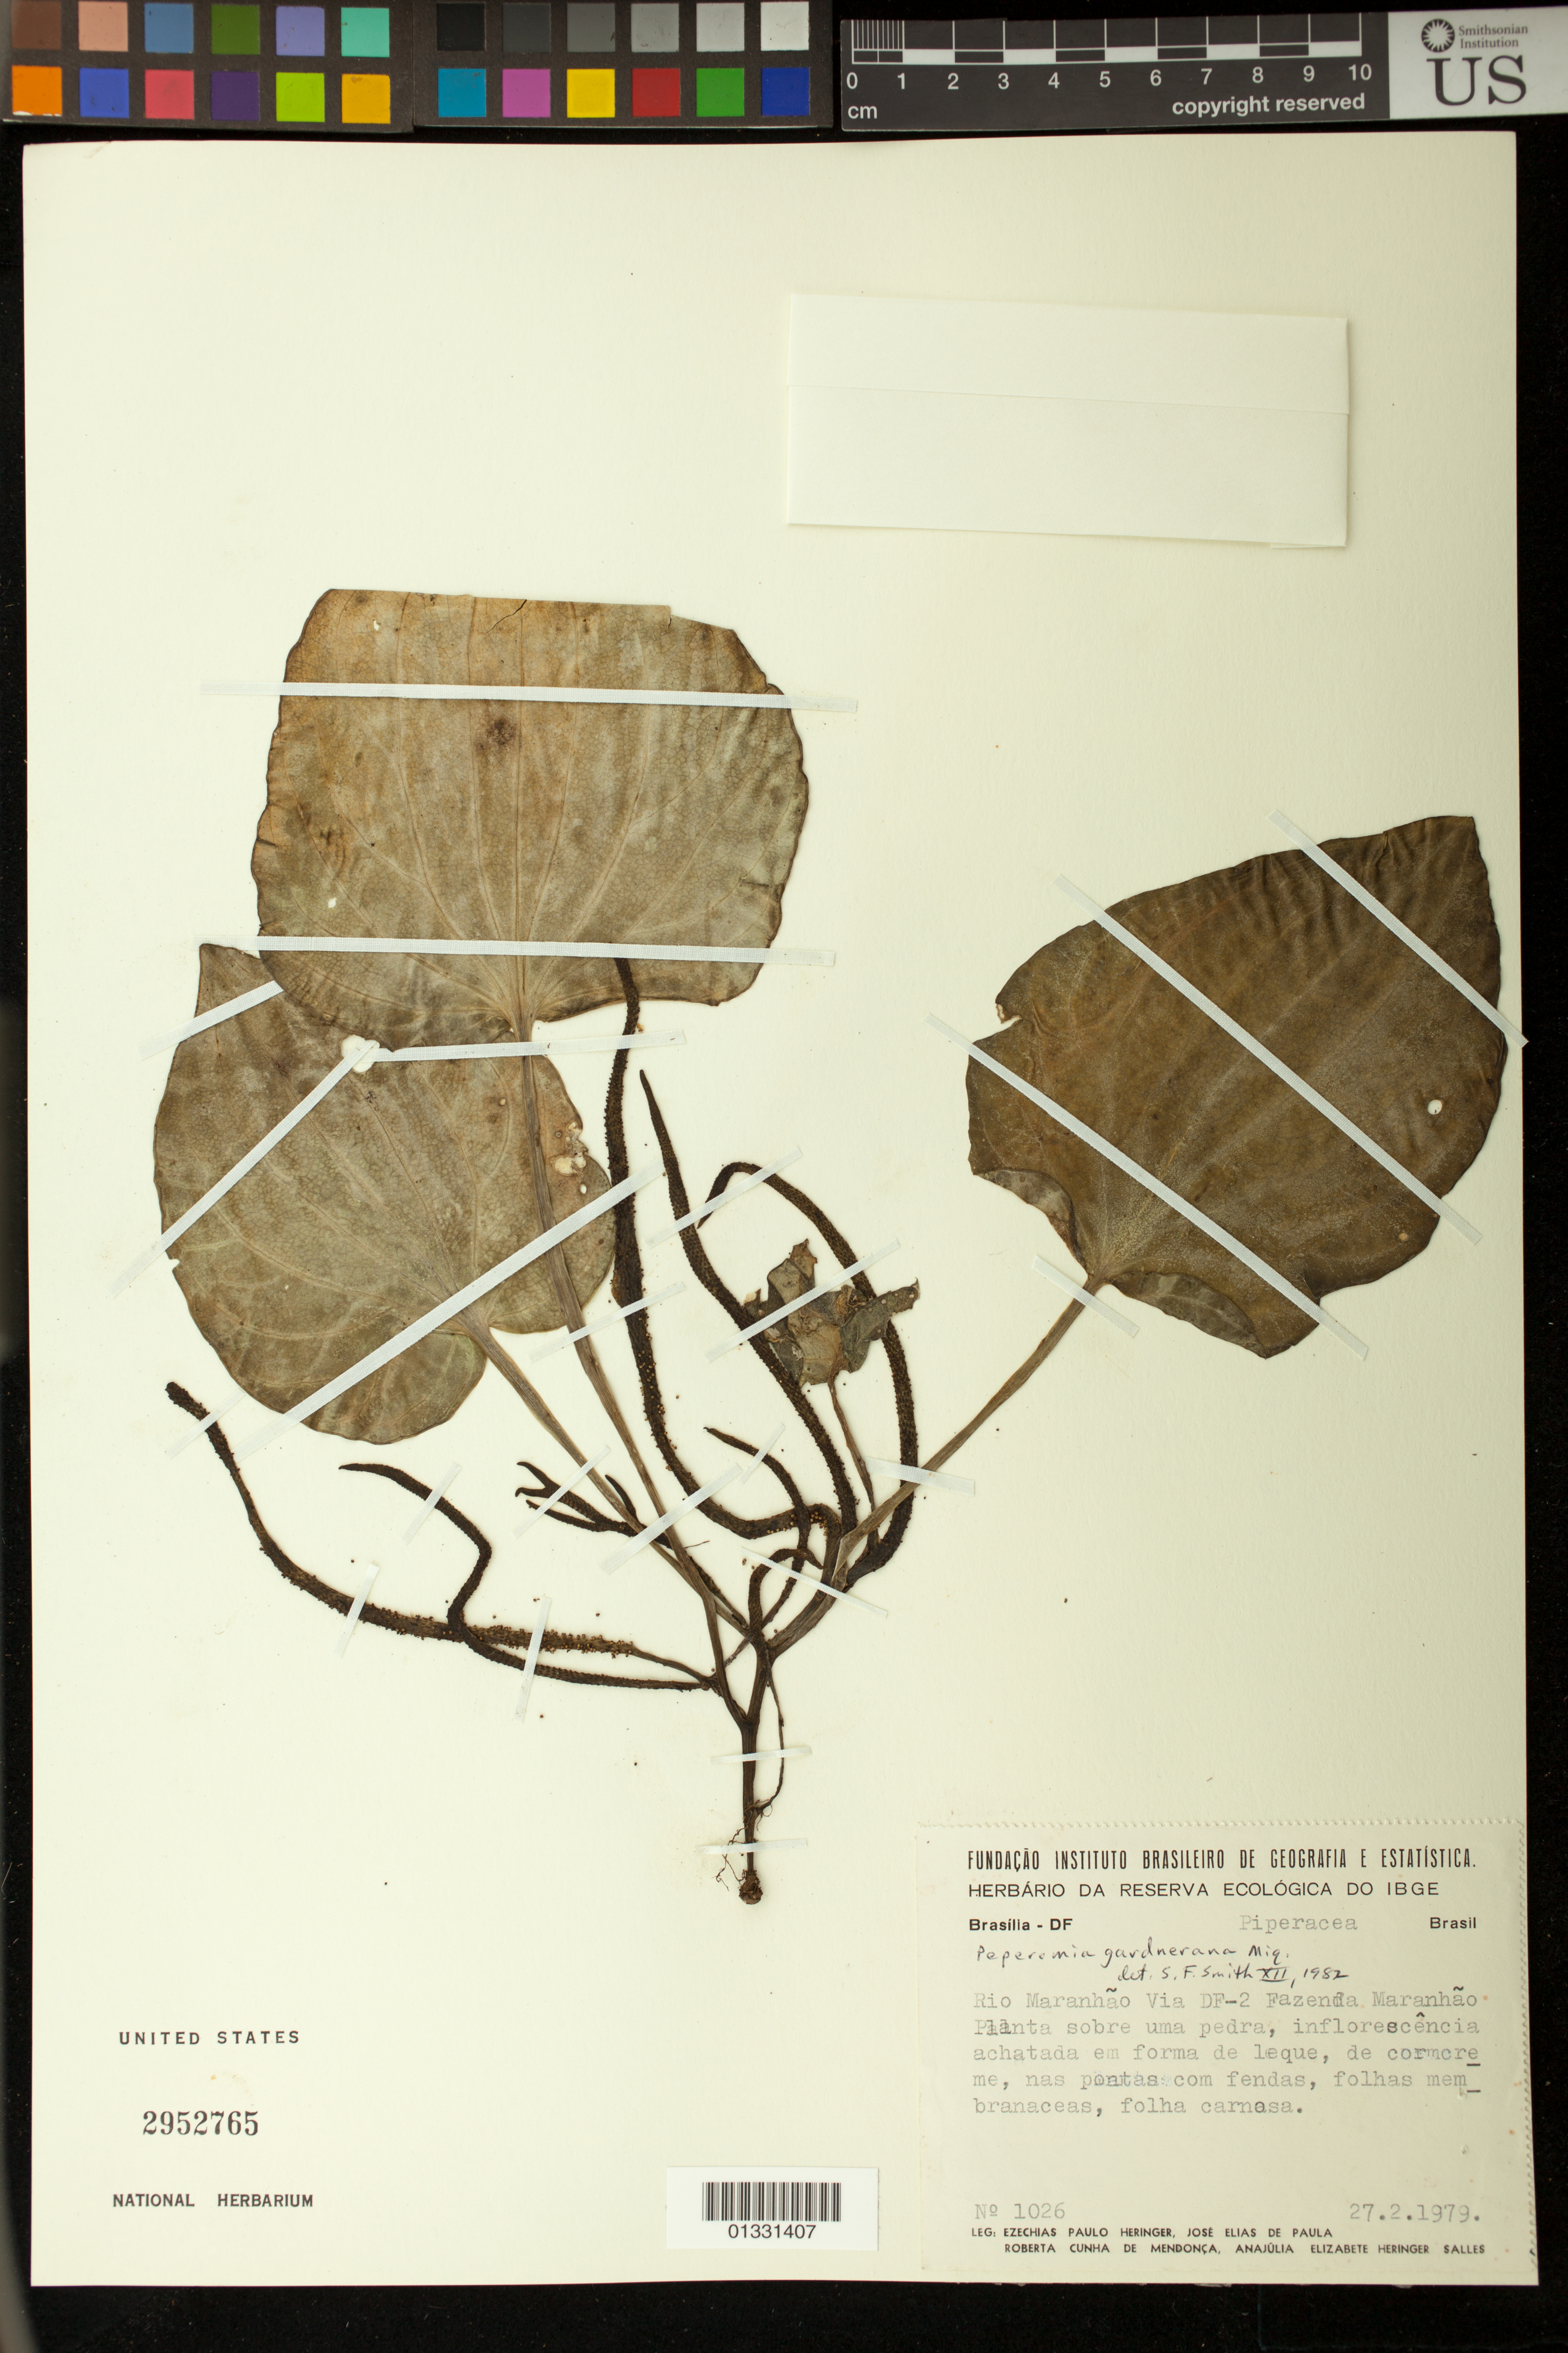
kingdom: Plantae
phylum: Tracheophyta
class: Magnoliopsida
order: Piperales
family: Piperaceae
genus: Peperomia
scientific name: Peperomia asarifolia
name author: Schltdl. & Cham.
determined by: Jiménez, José Estaban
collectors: E. P. Heringer, J. E. de Paula, R. C. de Mendonça & A. E. Heringer Salles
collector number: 1026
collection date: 1979-02-27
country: Brazil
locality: Rio Maranhão Via DF-2 Fazenda Maranhão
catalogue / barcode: US 2952765